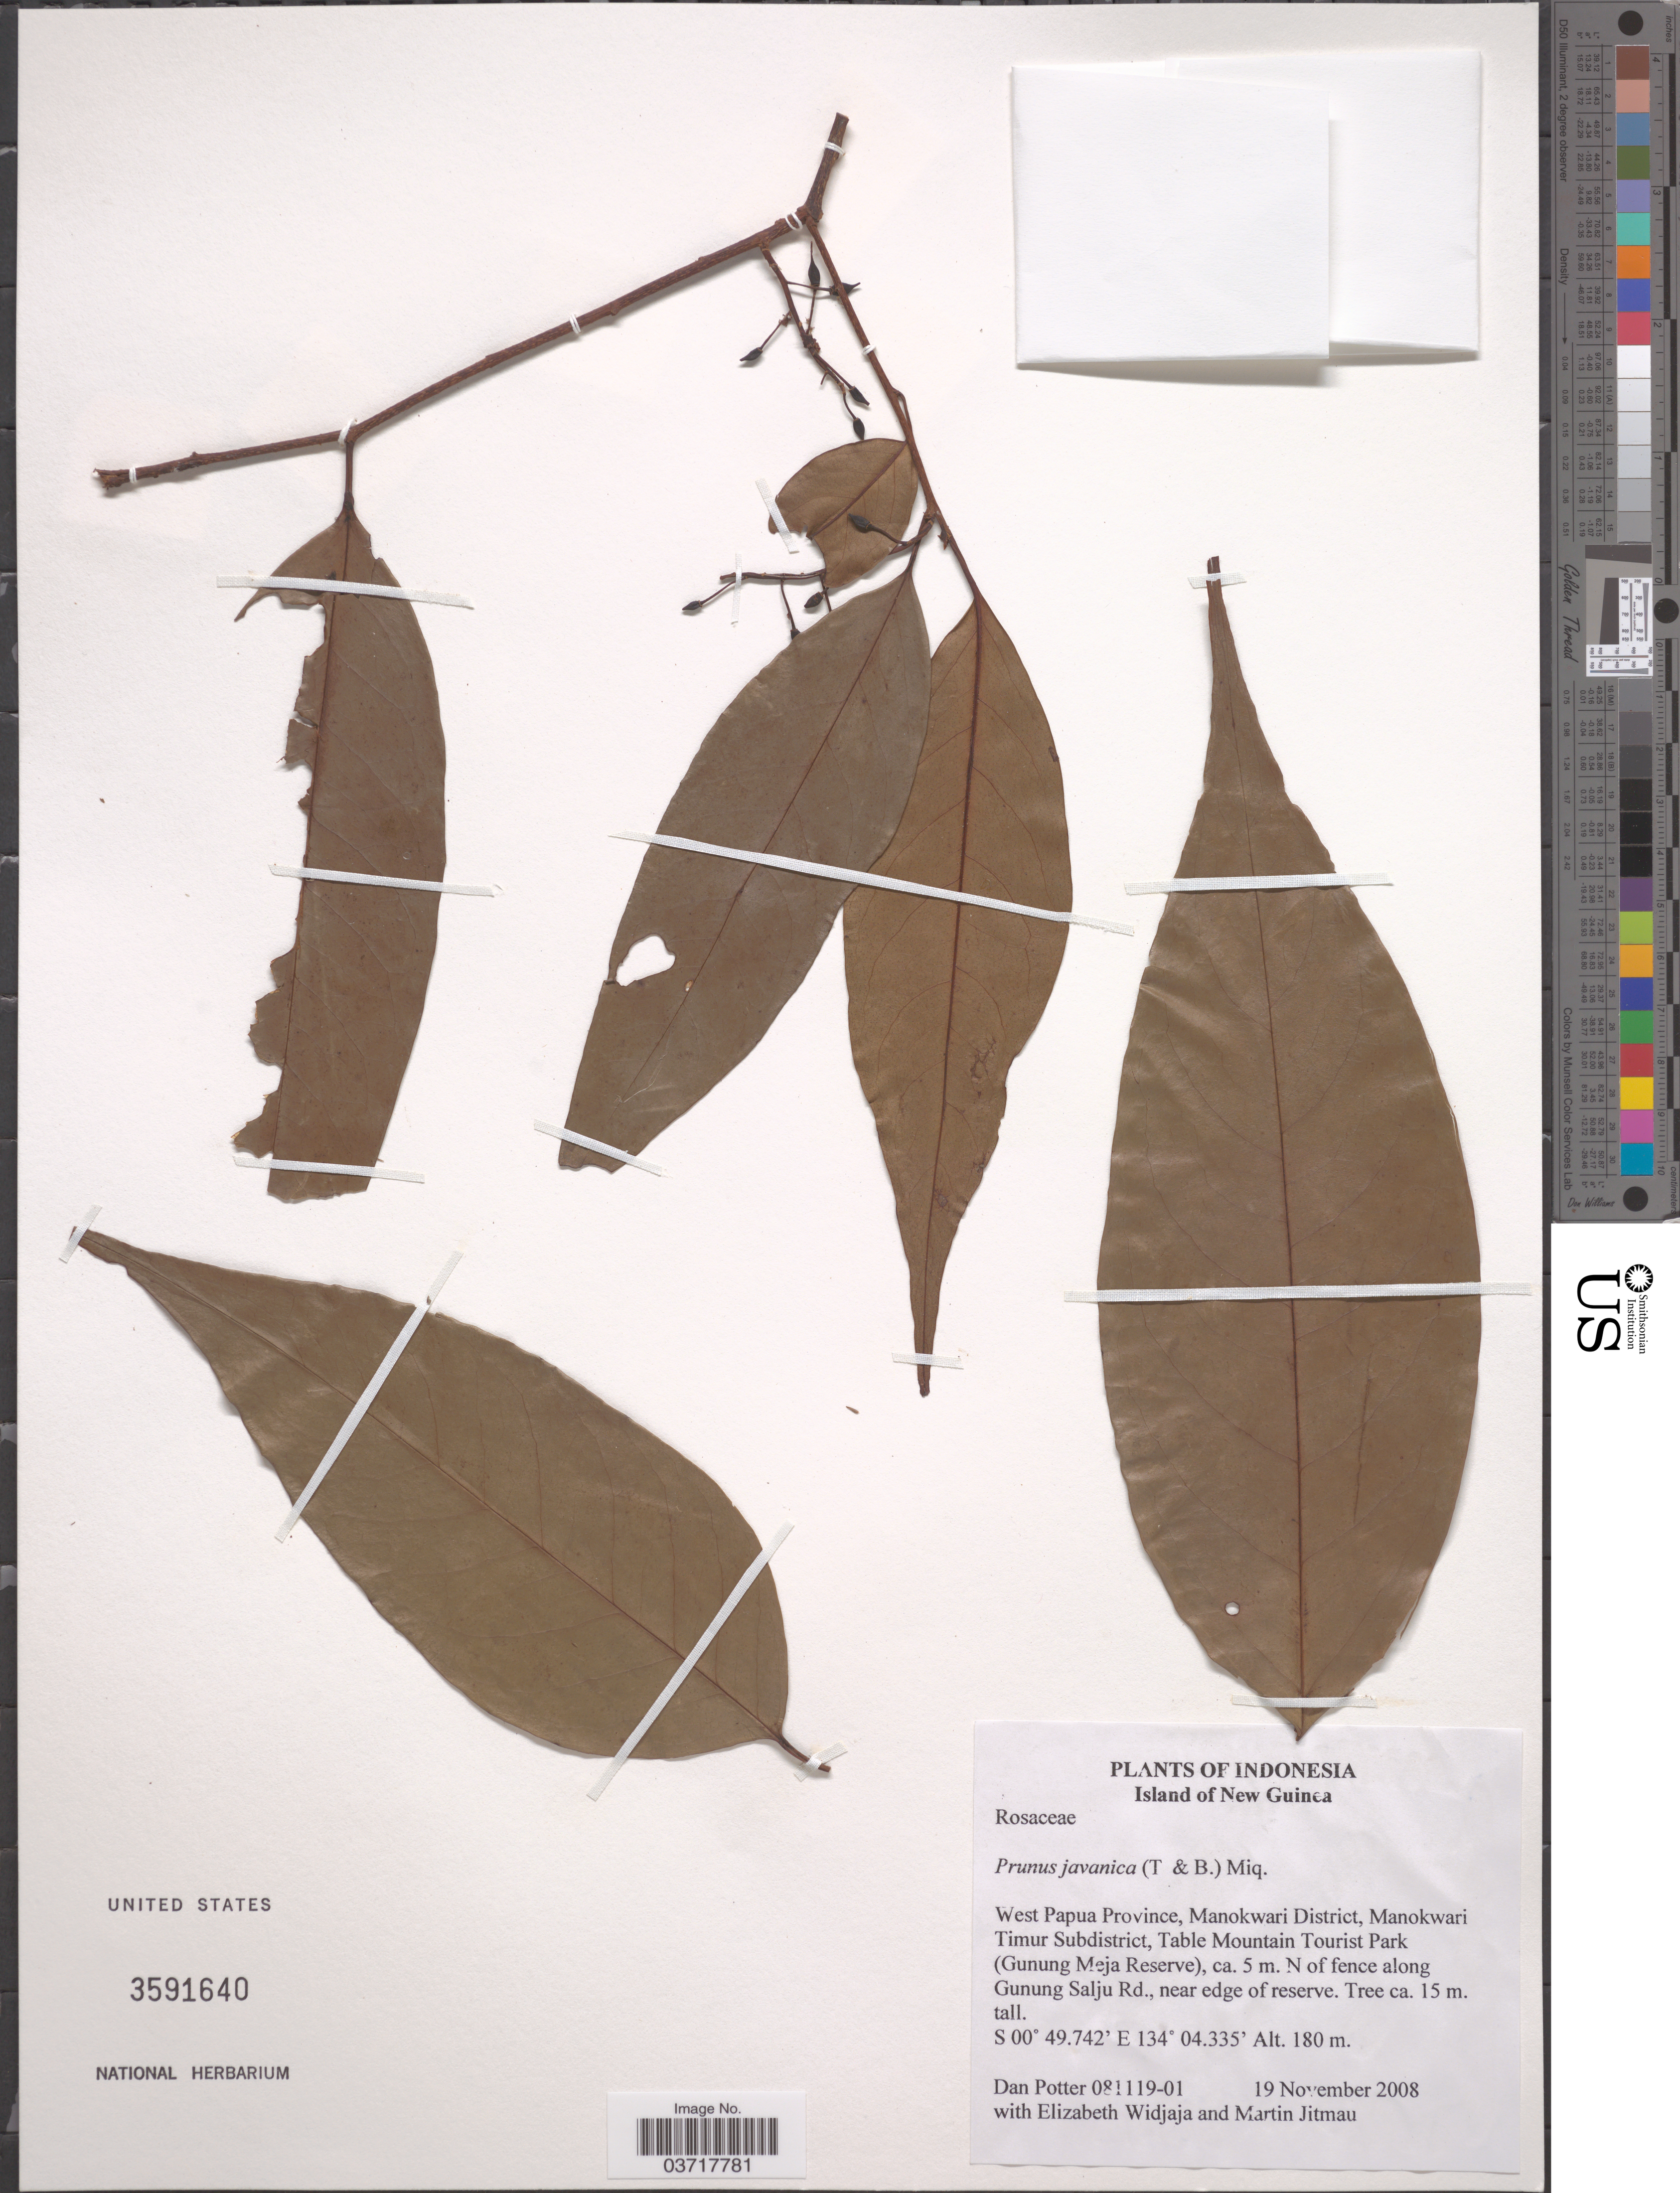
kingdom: Plantae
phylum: Tracheophyta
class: Magnoliopsida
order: Rosales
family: Rosaceae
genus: Prunus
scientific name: Prunus javanica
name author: (Teijsm. & Binn.) Miq.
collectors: D. Potter, E. A. Widjaja & M. Jitmau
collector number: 081119-01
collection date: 2008-11-19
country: Indonesia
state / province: Papua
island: New Guinea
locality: Island of New Guinea. West Papua Province, Manokwari District, Manokwari Timur Subdistrict, Table Mountain Tourist Park (Gunung Meja Reserve), ca. 5 m. N of fence along Gunung Salju Rd., near edge of reserve.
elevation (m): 180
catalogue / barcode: US 3591640